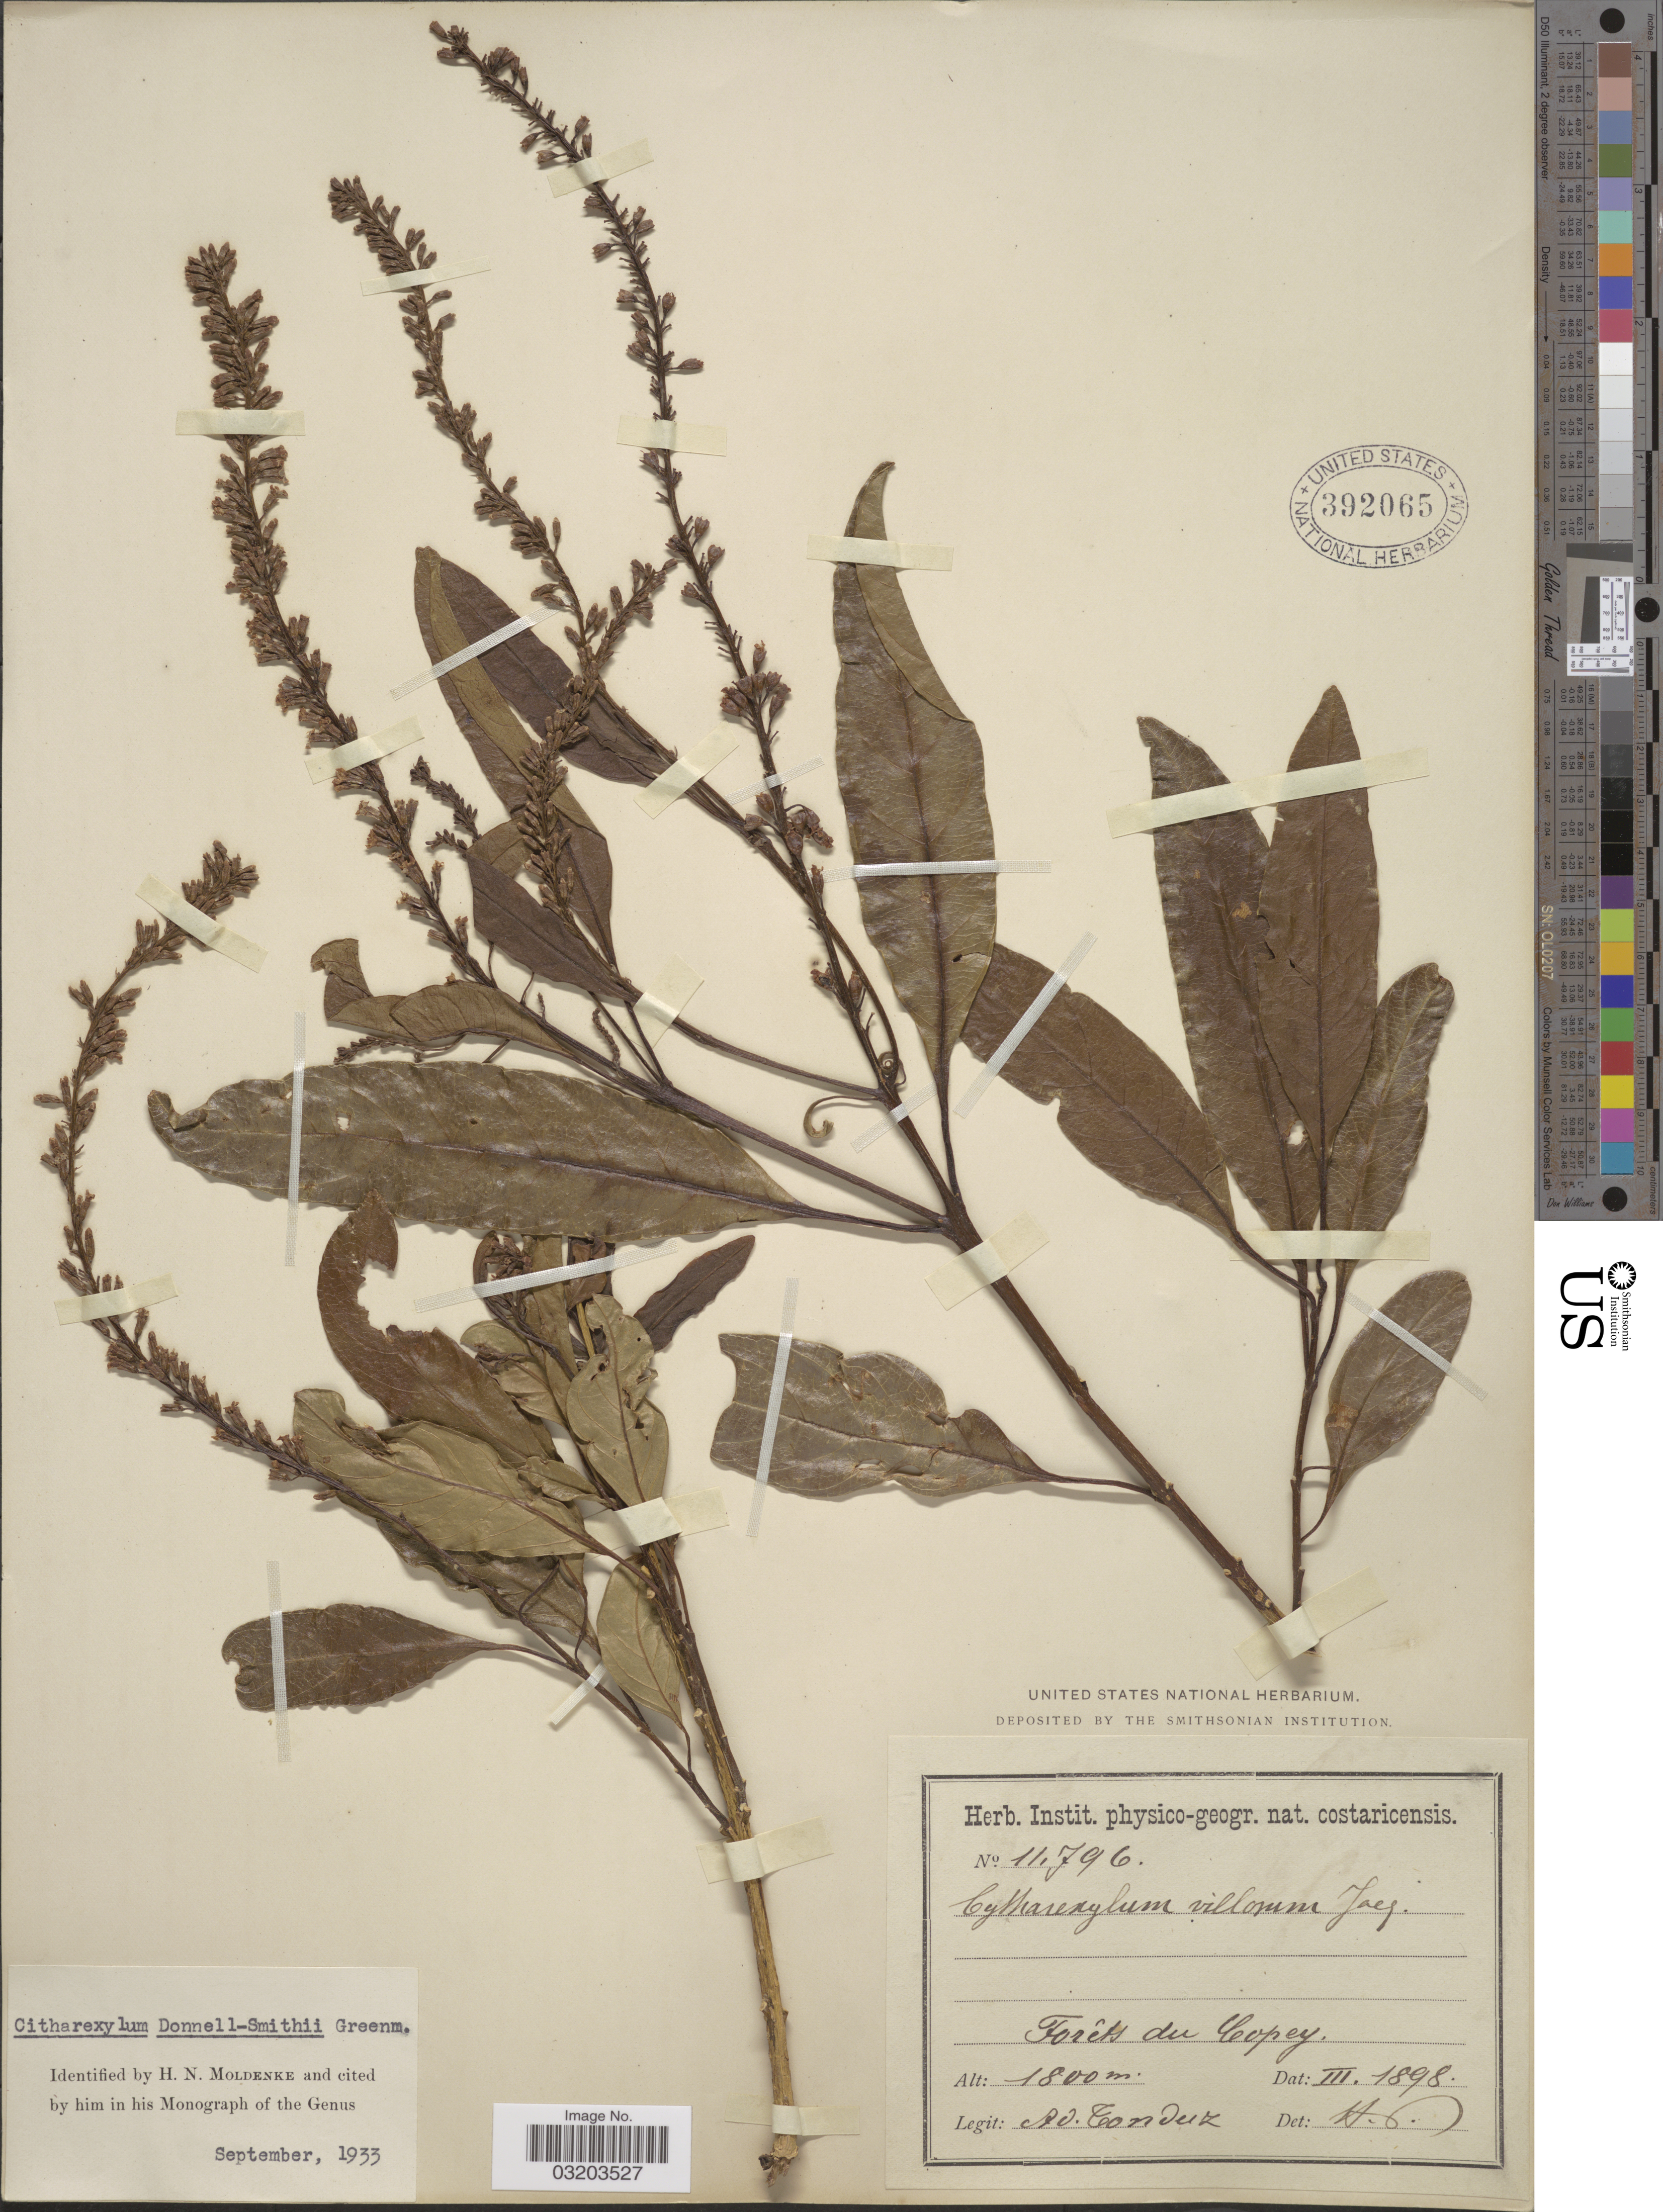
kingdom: Plantae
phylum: Tracheophyta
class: Magnoliopsida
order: Lamiales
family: Verbenaceae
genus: Citharexylum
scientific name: Citharexylum donnell-smithii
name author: Greenm.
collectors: A. Tonduz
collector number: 11796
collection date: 1898-03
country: Costa Rica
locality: Forêts du Copey.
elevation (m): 1800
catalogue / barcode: US 392065